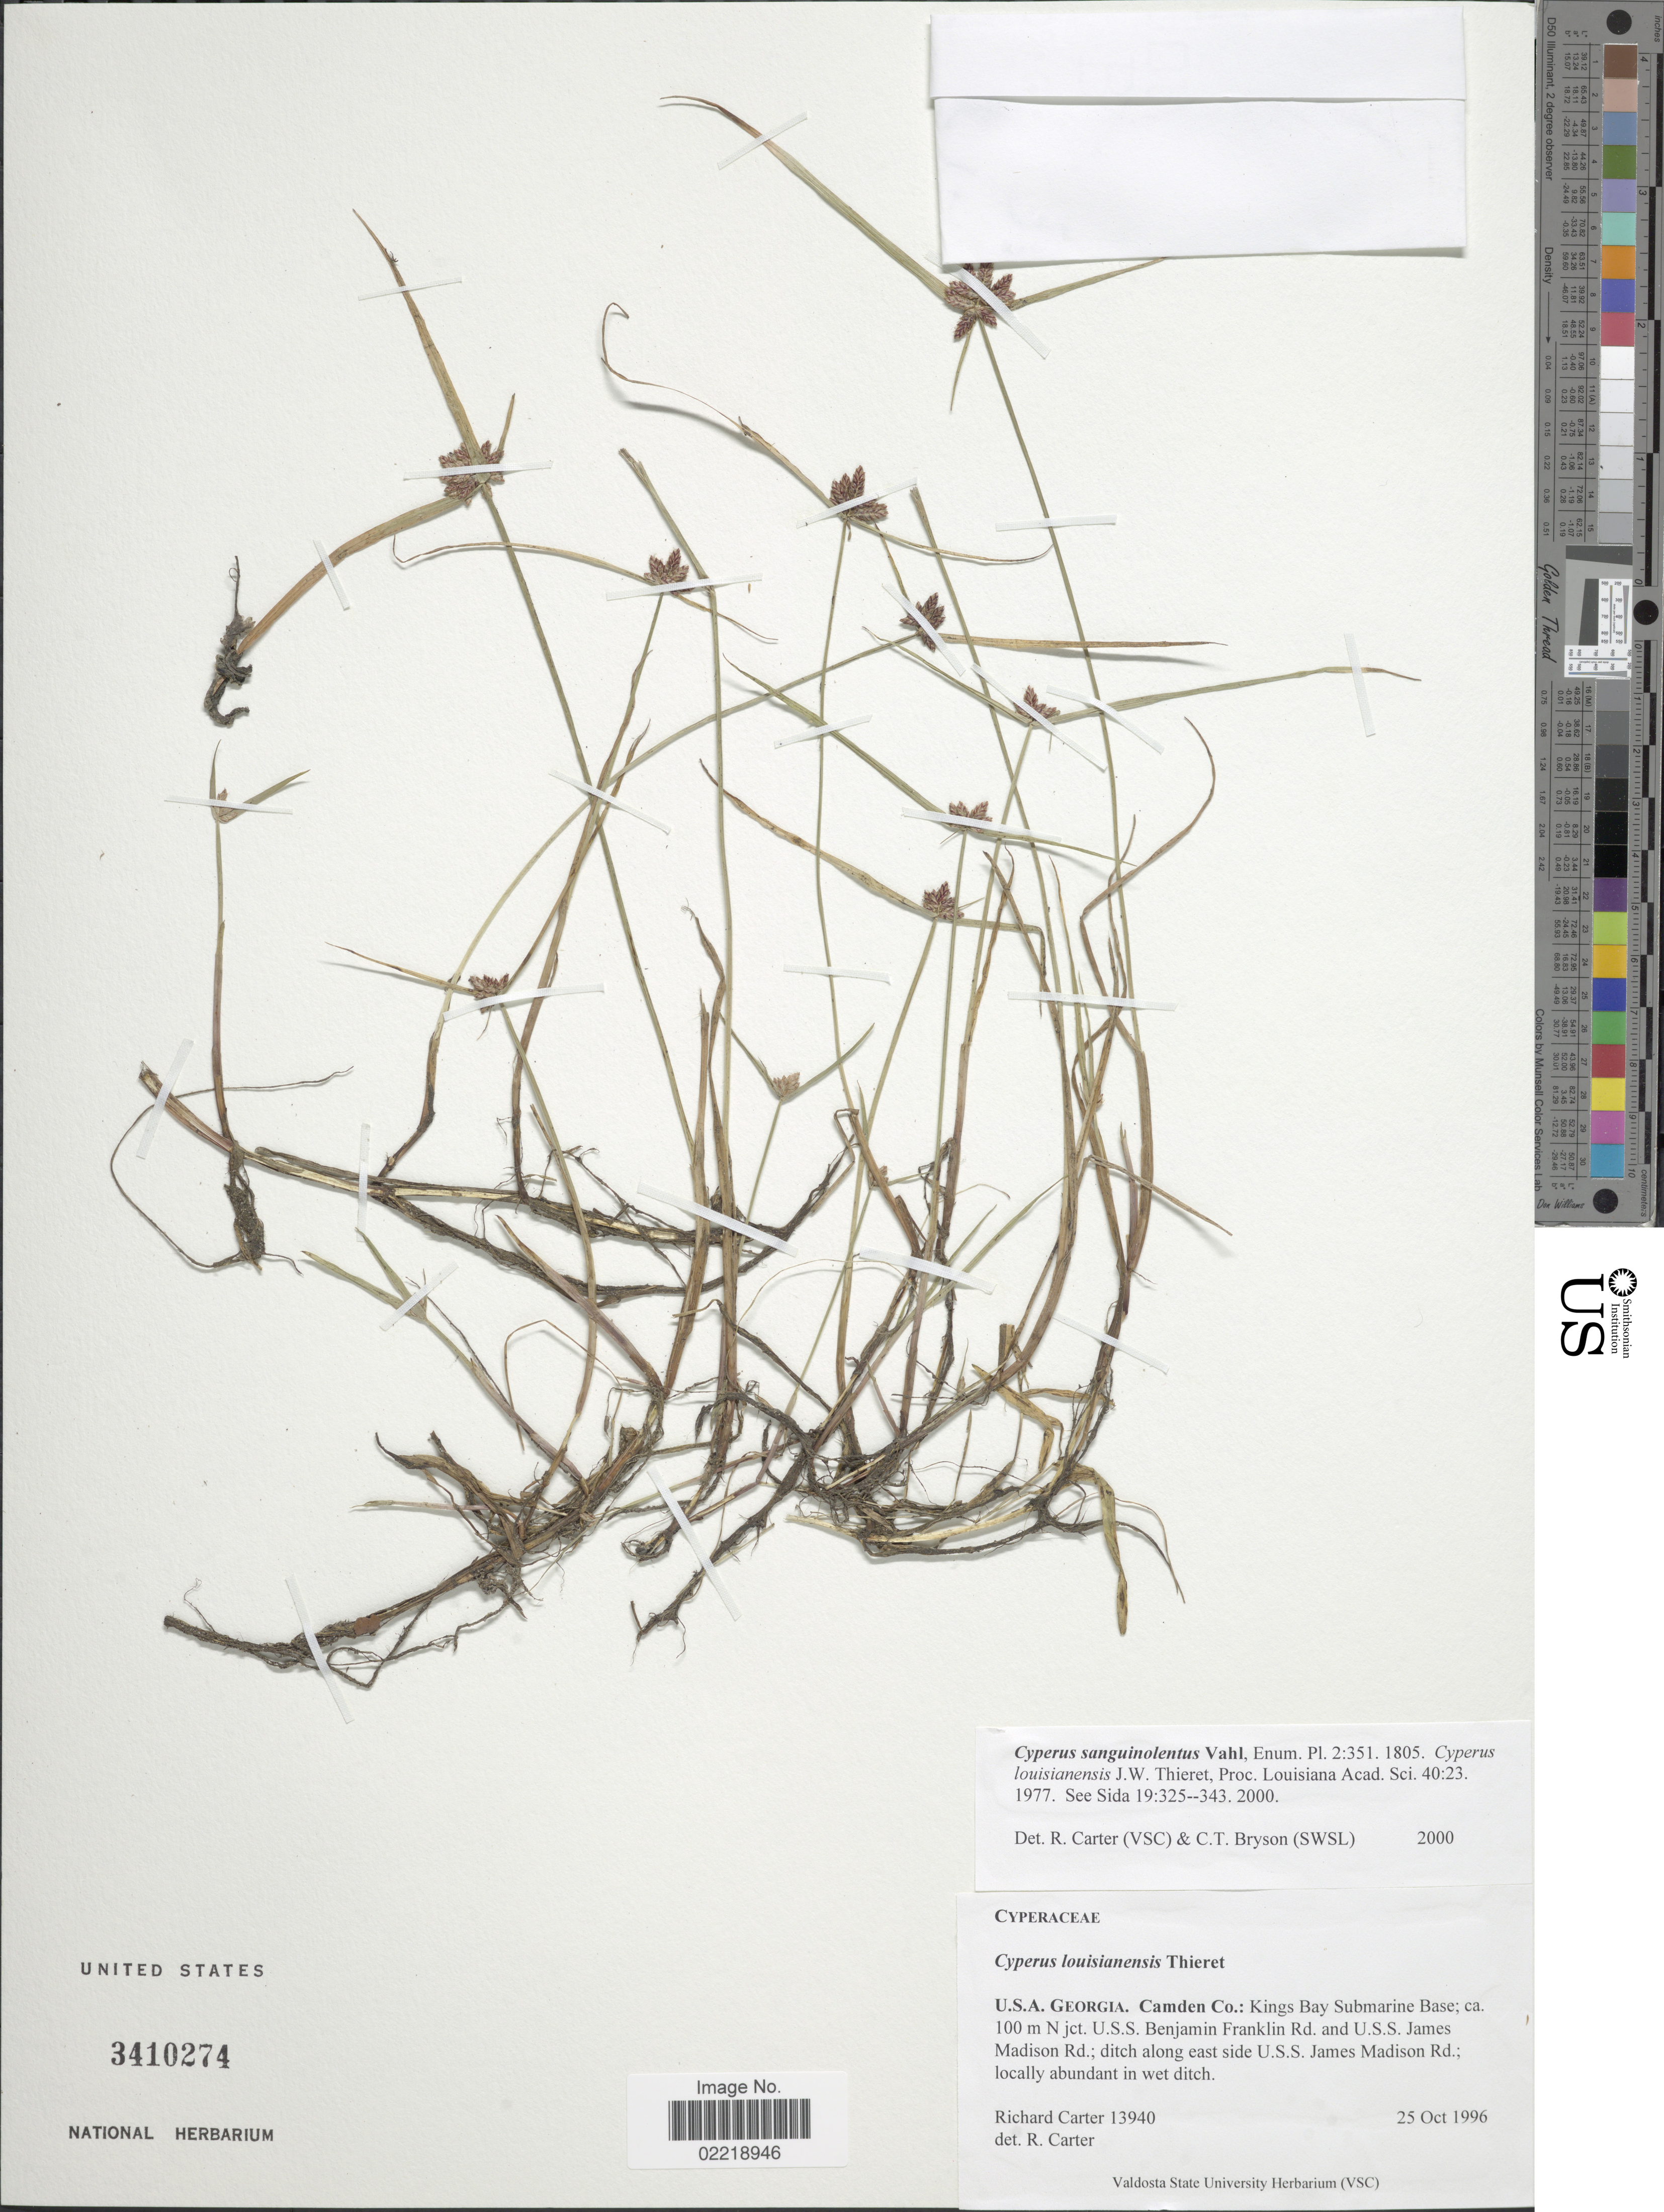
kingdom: Plantae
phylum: Tracheophyta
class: Liliopsida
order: Poales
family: Cyperaceae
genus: Cyperus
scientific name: Cyperus sanguinolentus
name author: Vahl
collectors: R. Carter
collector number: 13940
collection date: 1996-10-25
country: United States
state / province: Georgia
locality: Camden Co: Kings Bay Submarine Base; ca 100 m S jct U.S.S. Benjamin Franklin Rd. and U.S.S. james Madison Rd; ditch along east side U.S.S. James Madison Rd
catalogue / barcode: US 3410274